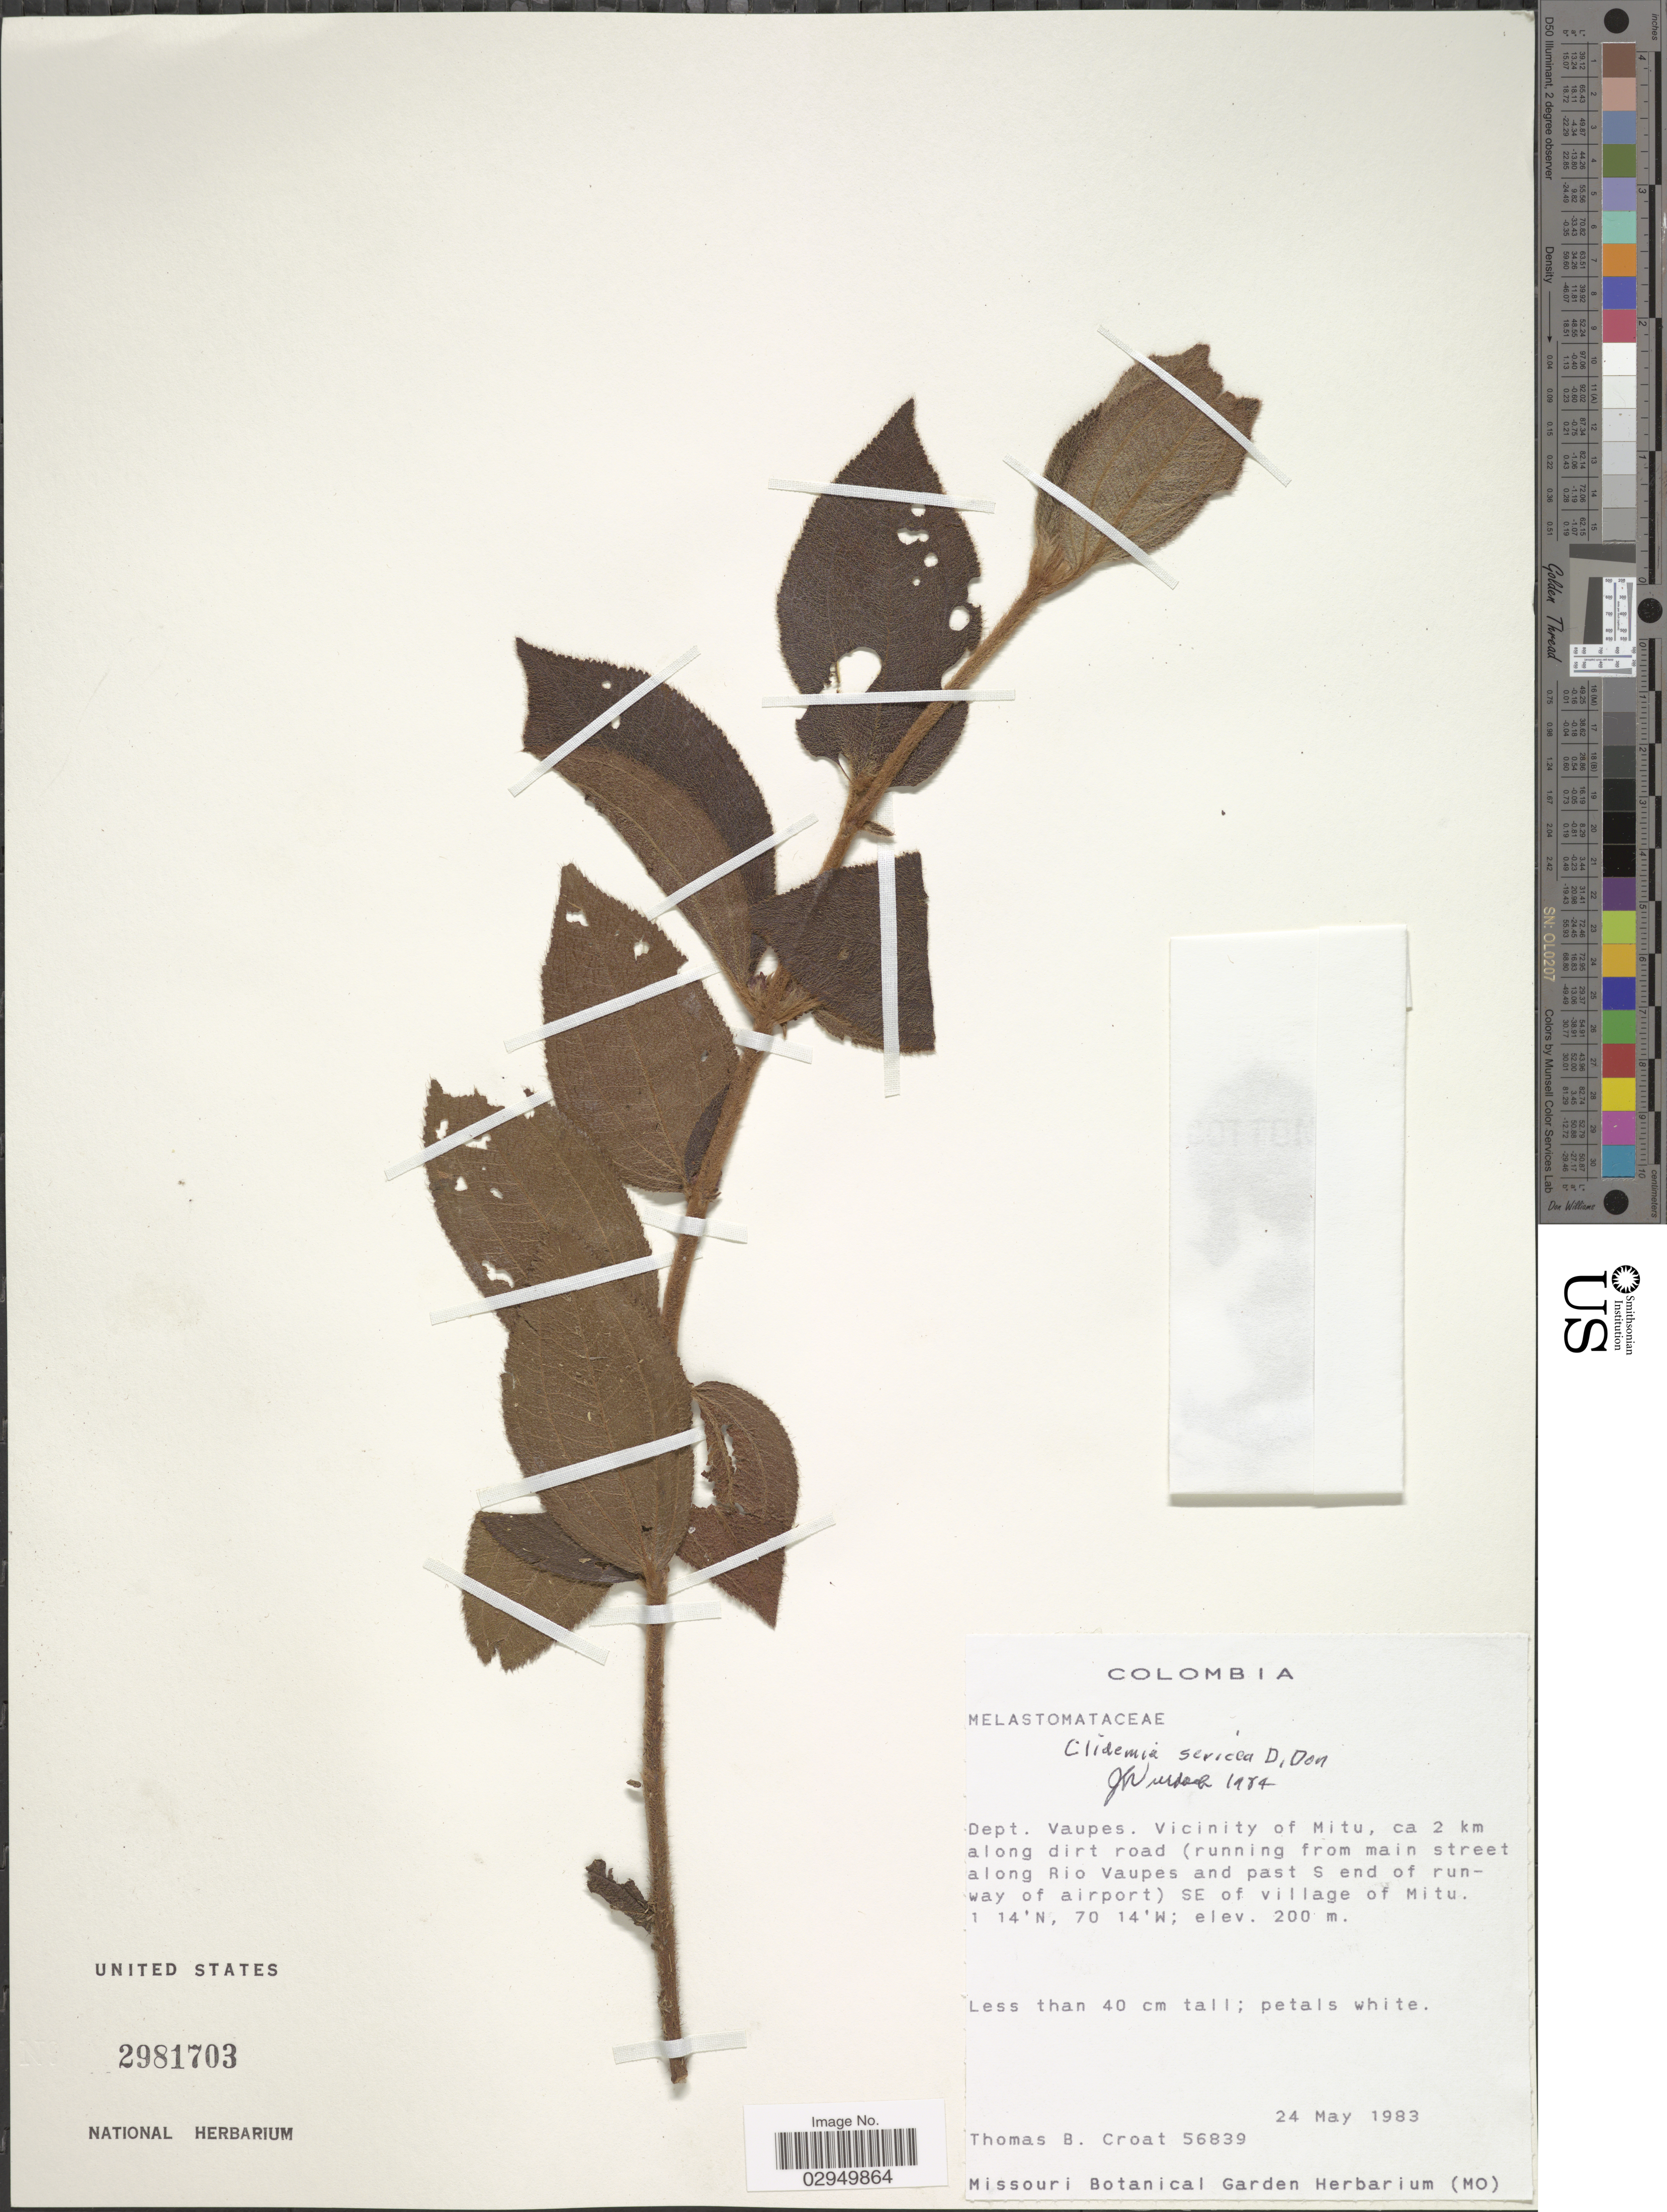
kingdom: Plantae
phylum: Tracheophyta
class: Magnoliopsida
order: Myrtales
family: Melastomataceae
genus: Clidemia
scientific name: Clidemia sericea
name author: D. Don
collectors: T. B. Croat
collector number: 56839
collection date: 1983-05-24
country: Colombia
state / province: Vaupés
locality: Dept. Vaupes. Vicinity of Mitu, ca 2 km along dirt road (running from main street along Rio Vaupes and past S end of runway of airport) SE of village of Mitu.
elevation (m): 200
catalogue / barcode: US 2981703